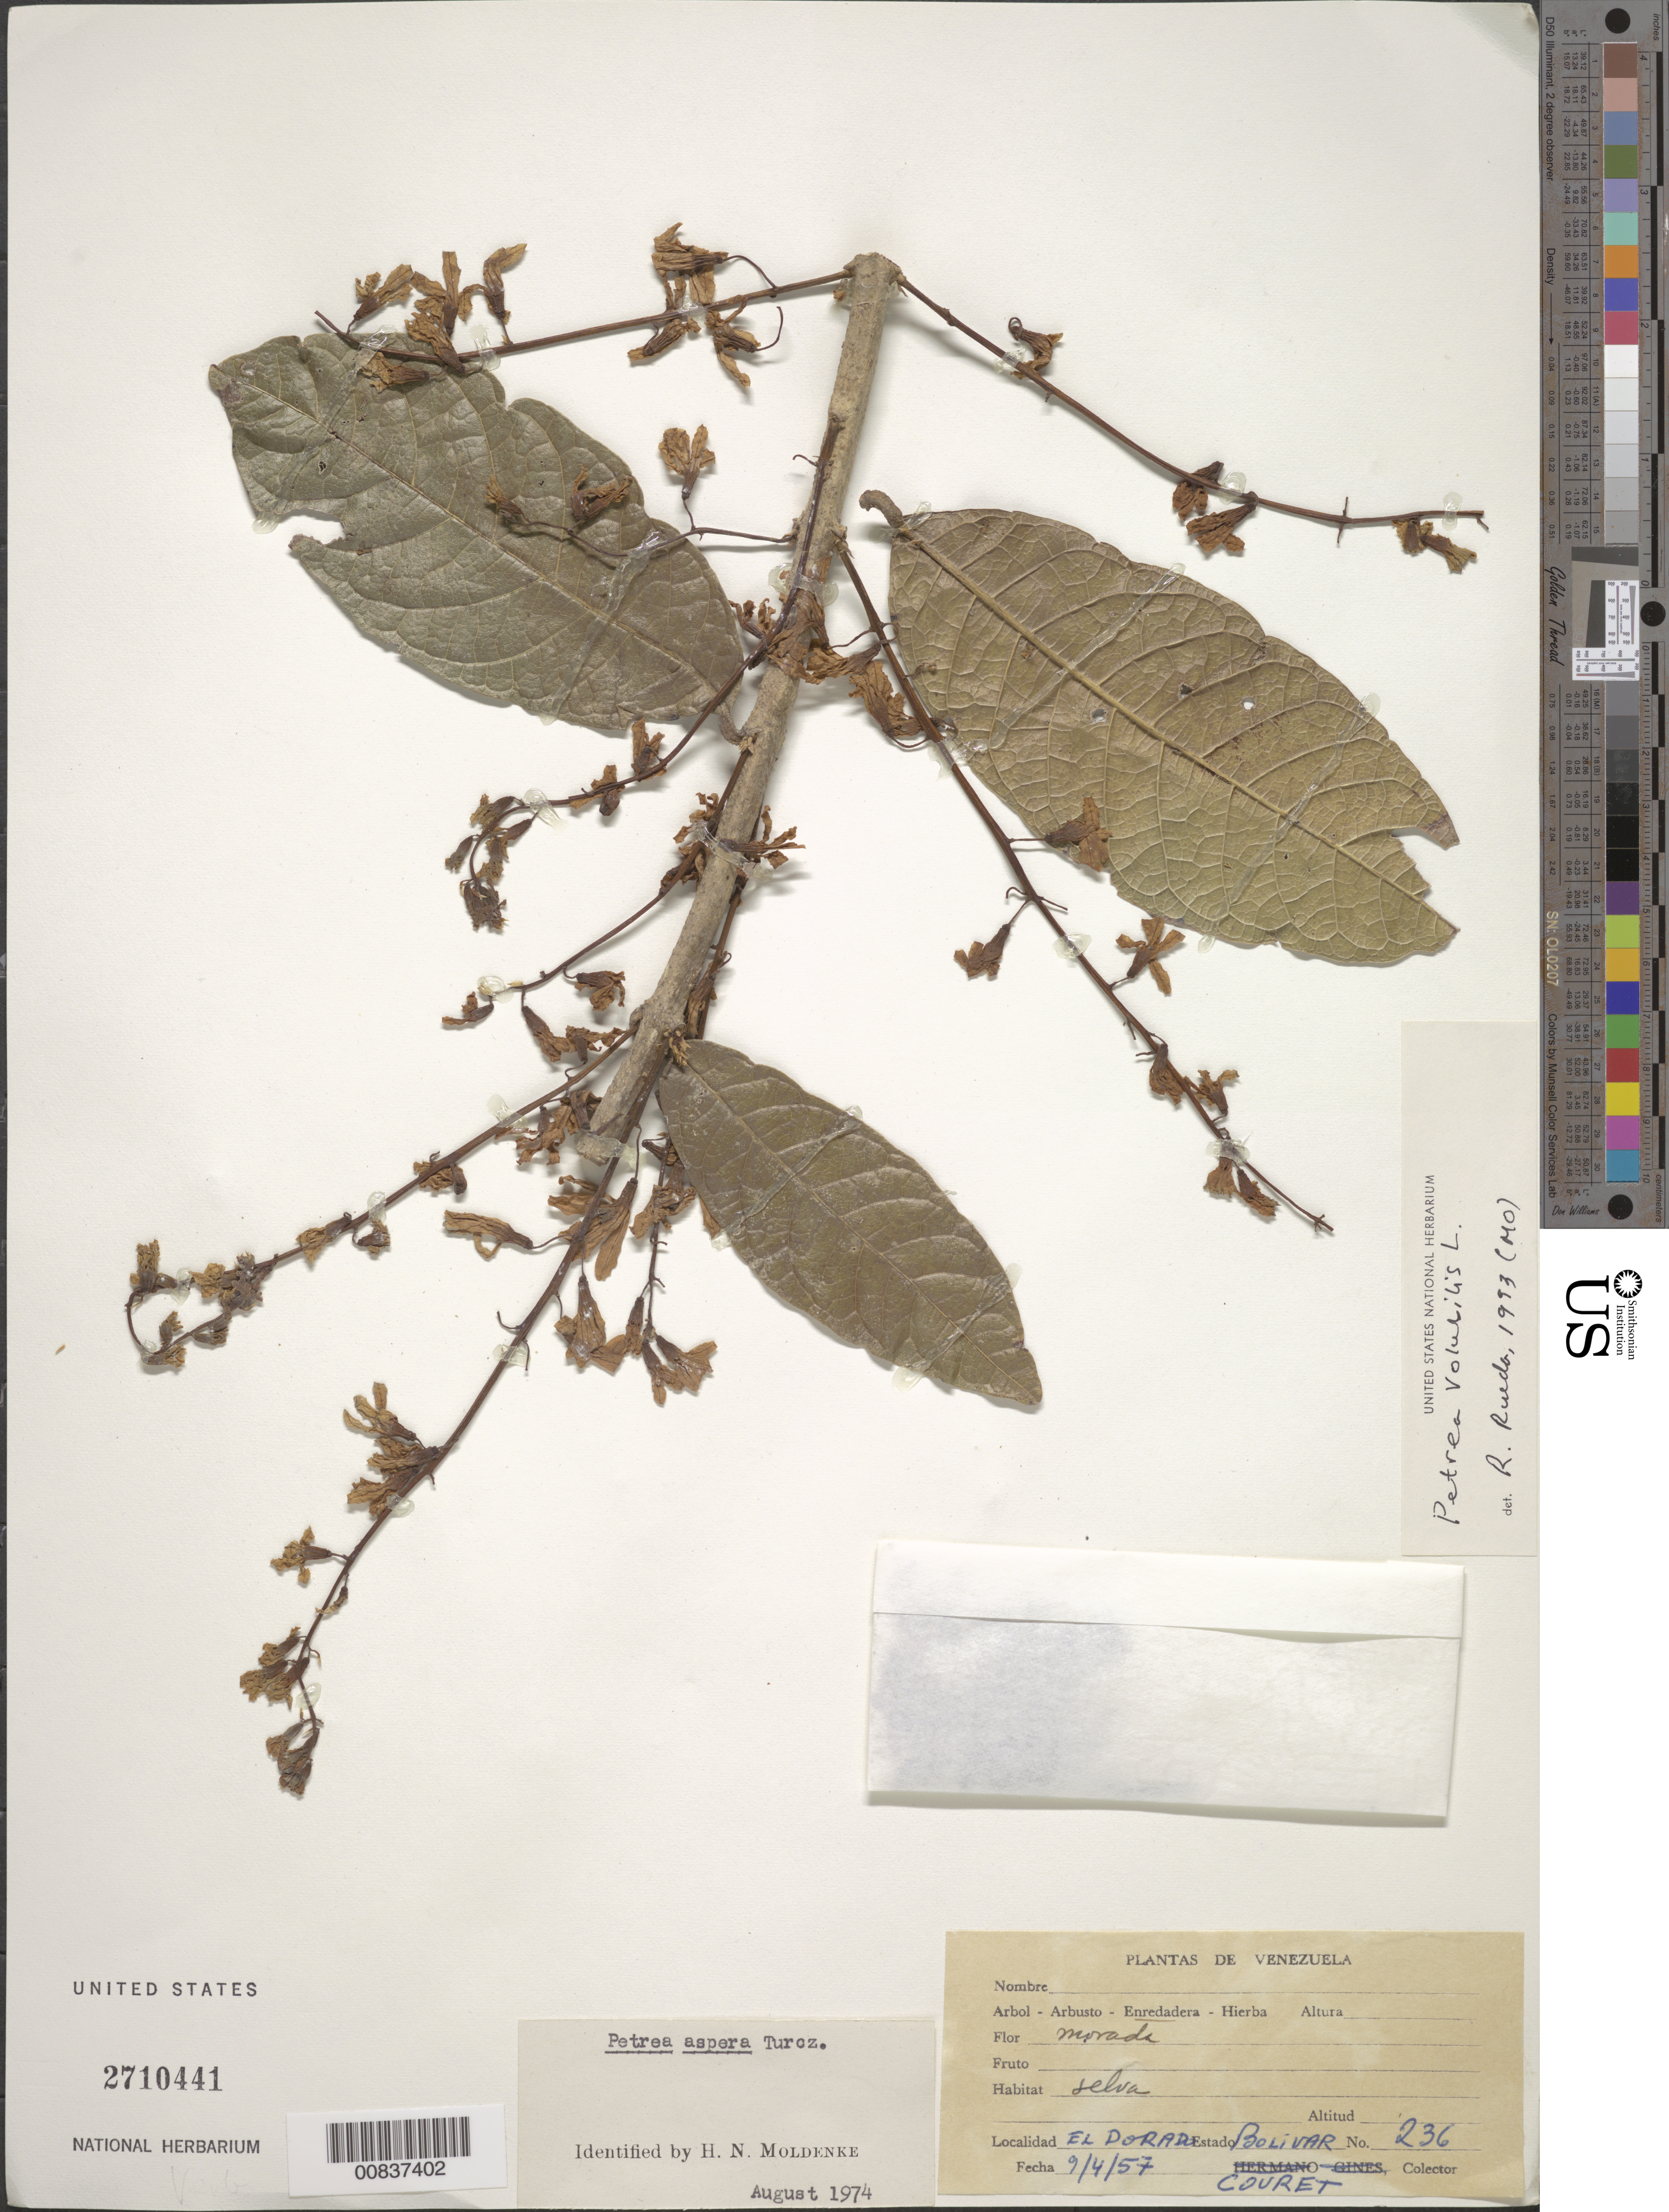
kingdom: Plantae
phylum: Tracheophyta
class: Magnoliopsida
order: Lamiales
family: Verbenaceae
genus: Petrea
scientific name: Petrea volubilis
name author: L.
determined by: Rueda, R. M.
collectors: -. Couret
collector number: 236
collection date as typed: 9-Apr-57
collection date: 1957-04-09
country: Venezuela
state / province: Bolívar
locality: El Dorado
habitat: Selva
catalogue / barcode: US 2710441